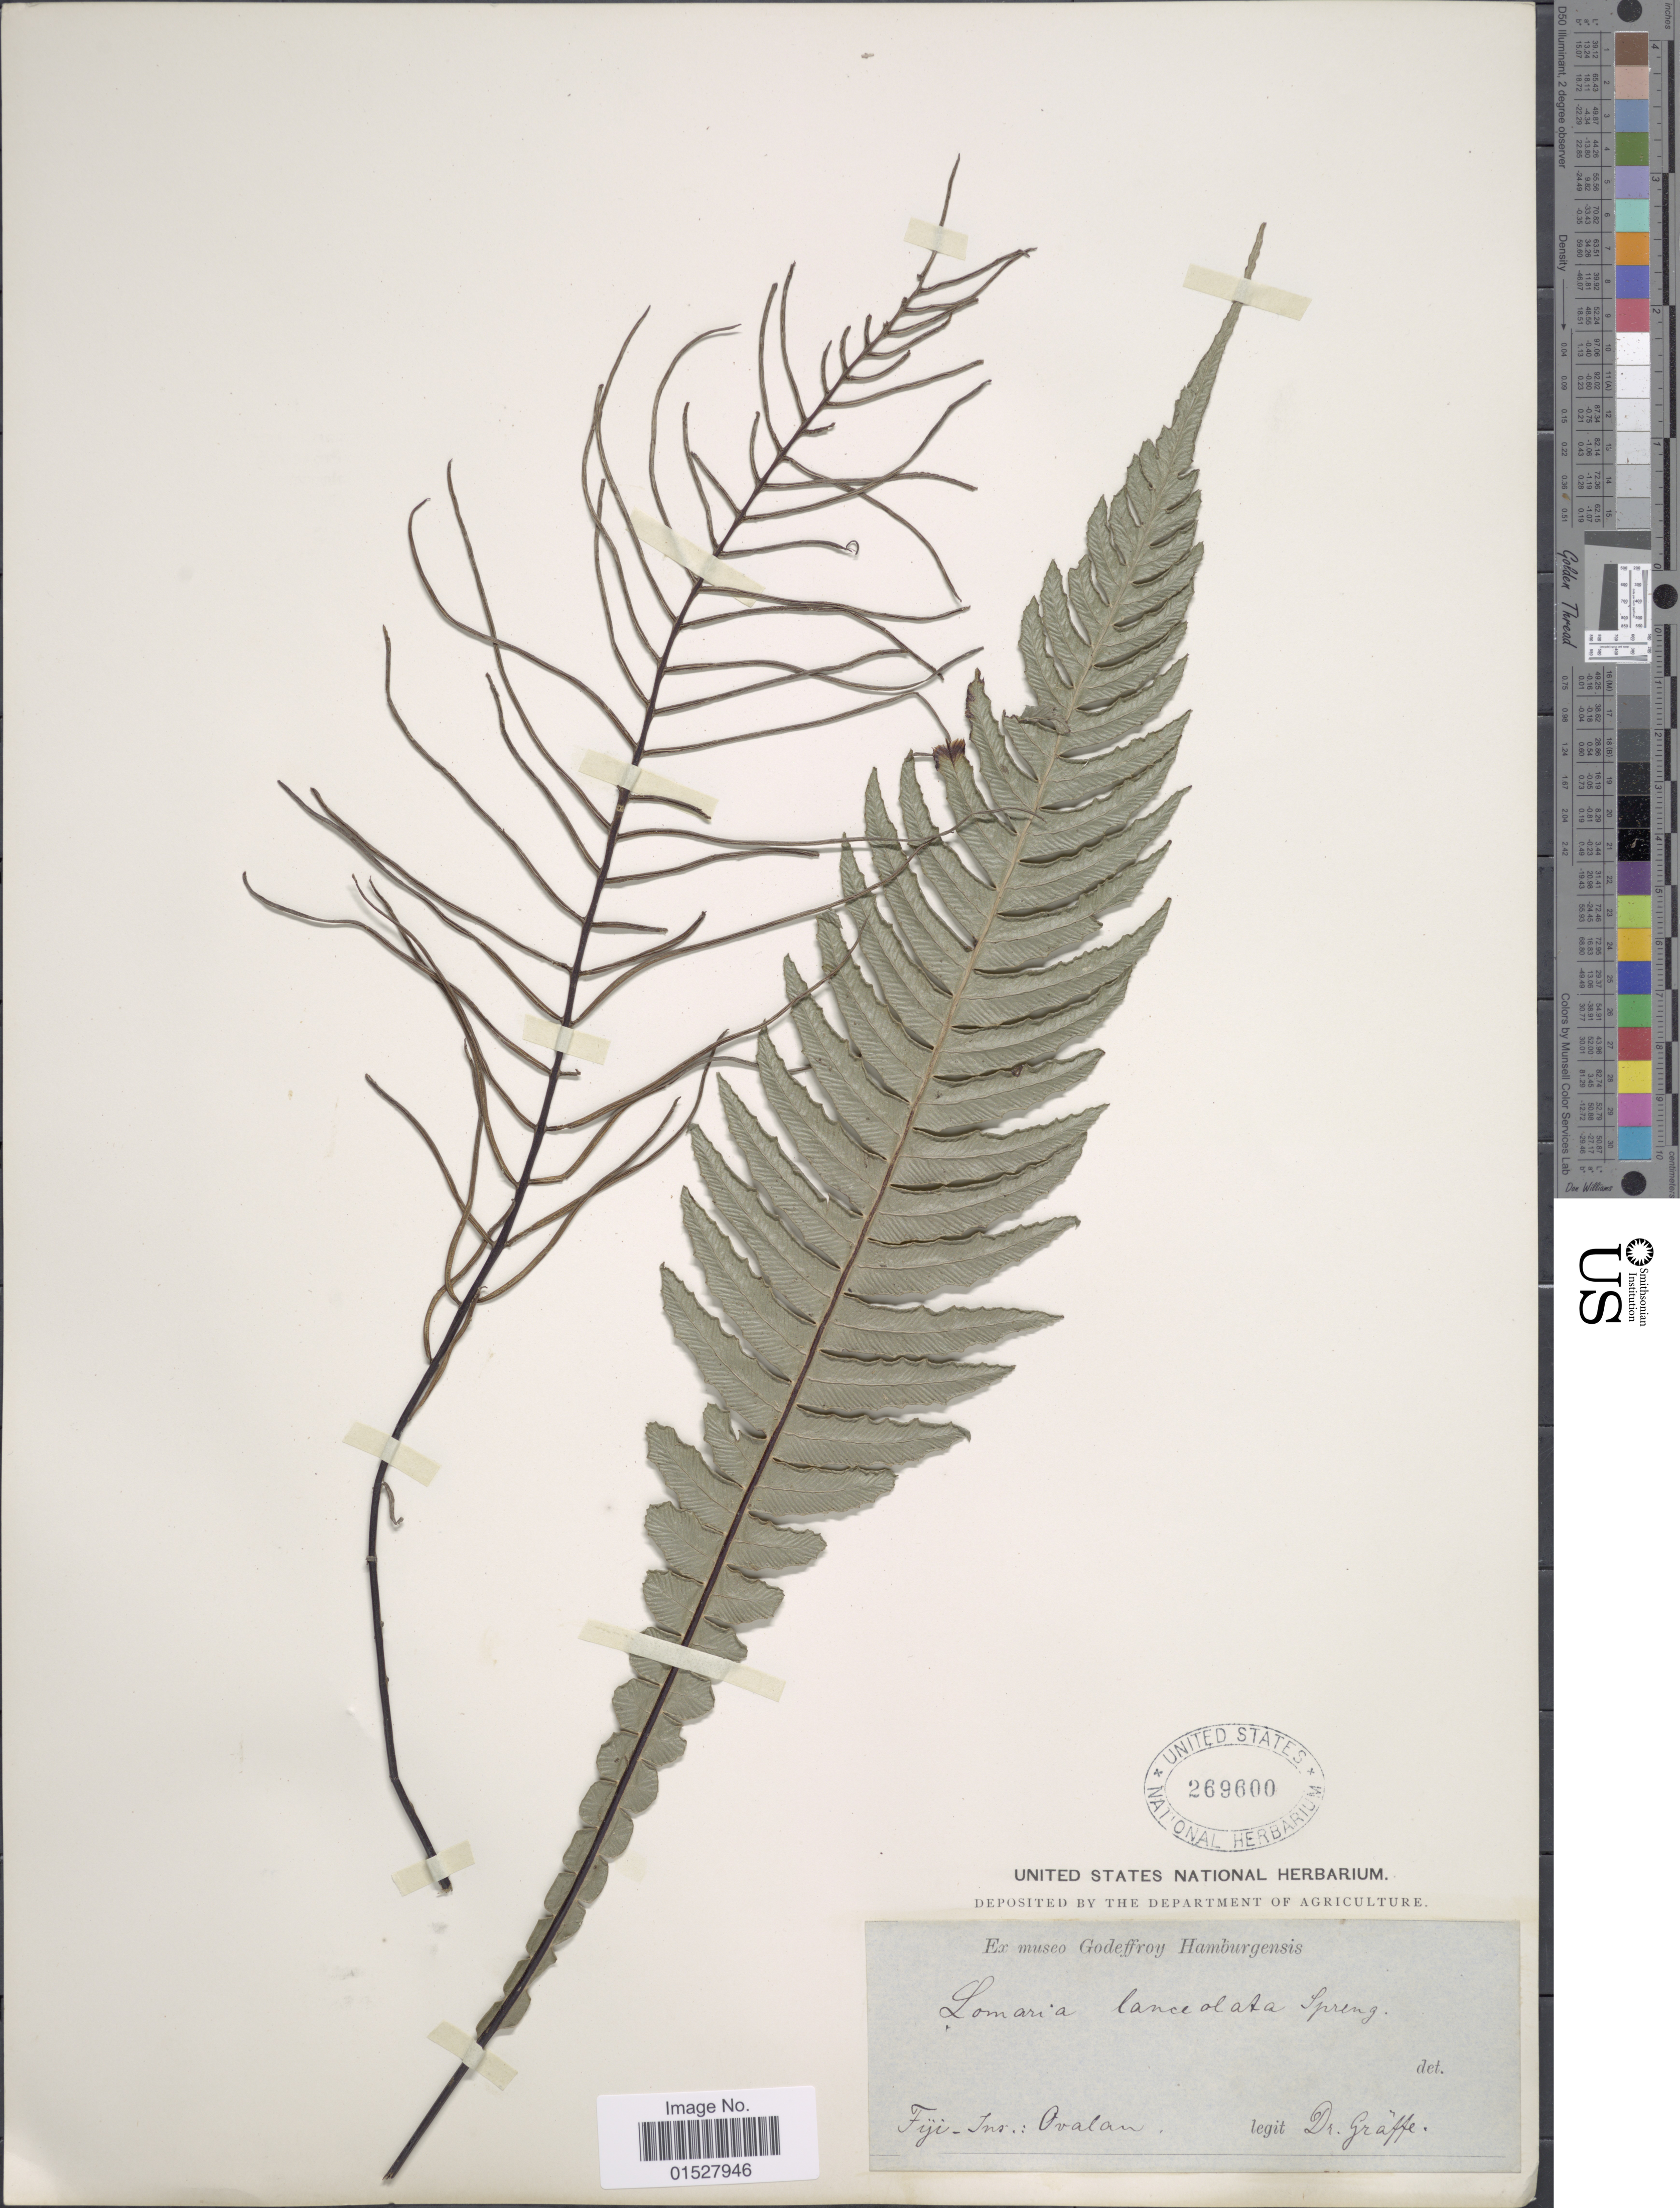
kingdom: Plantae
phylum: Tracheophyta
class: Polypodiopsida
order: Polypodiales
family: Blechnaceae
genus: Blechnum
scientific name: Blechnum lanceolatum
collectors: E. Graeffe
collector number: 269600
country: Fiji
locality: Ins.: Ovalau.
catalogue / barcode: US 269600